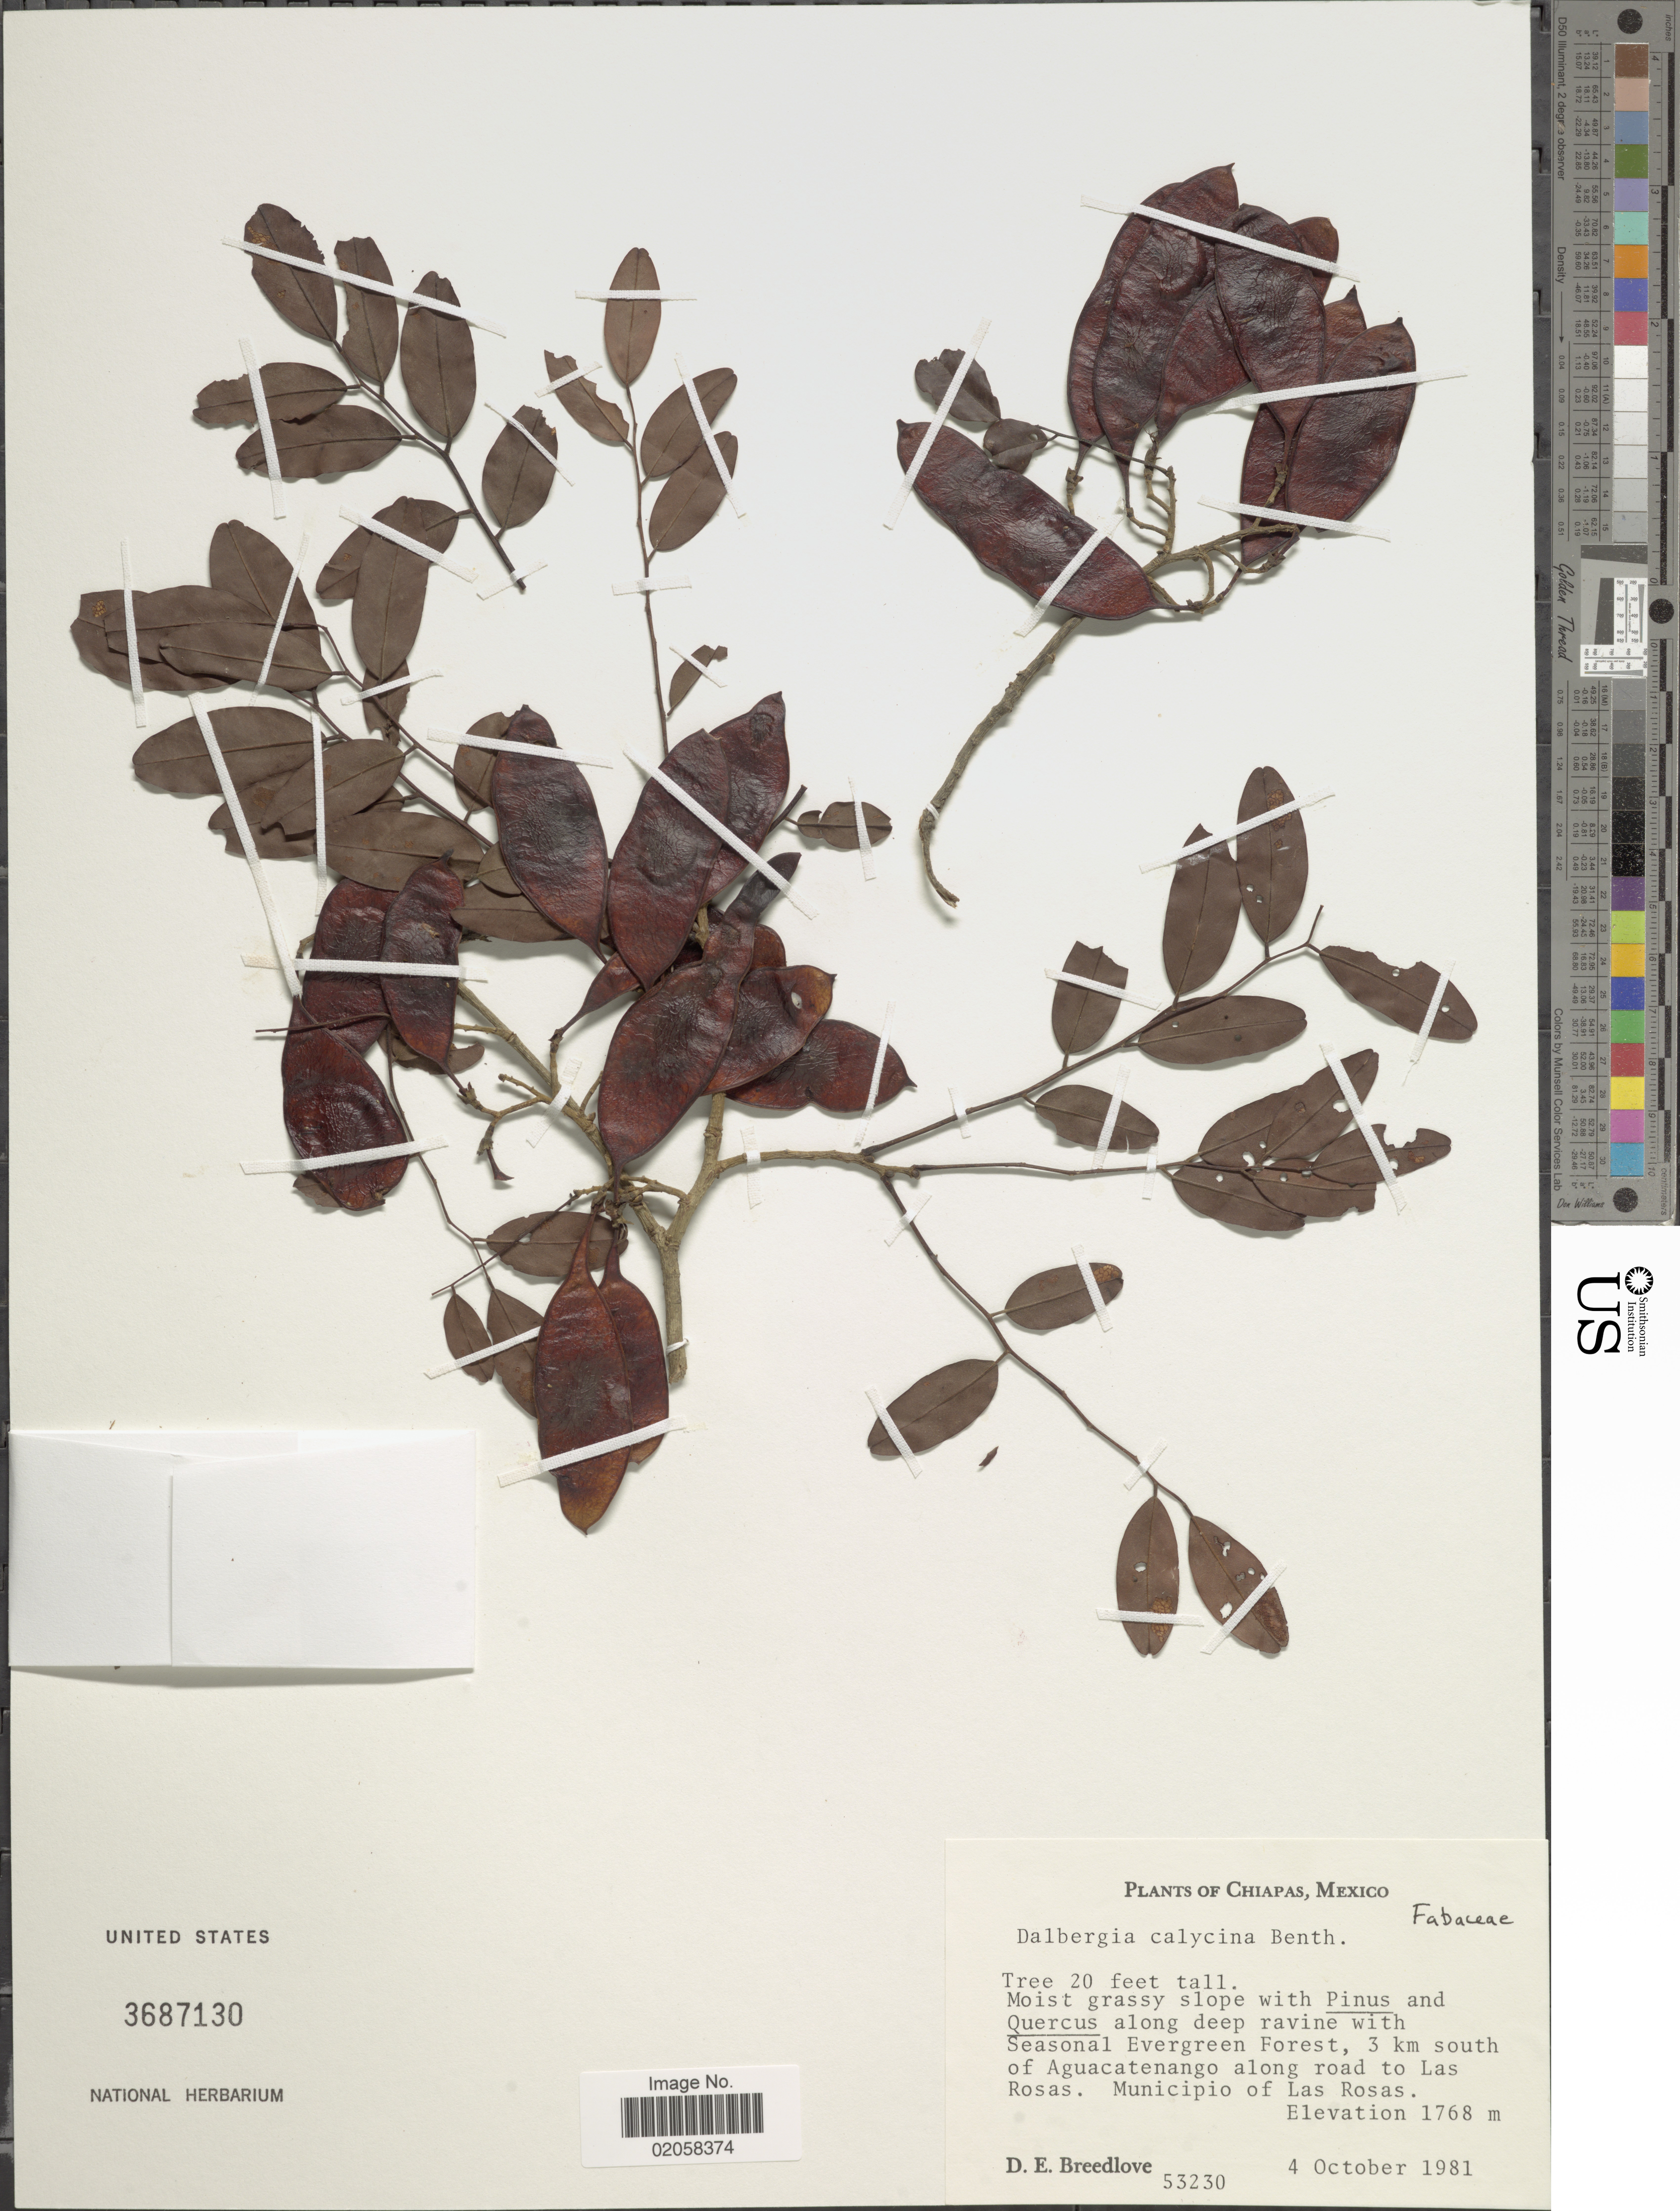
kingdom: Plantae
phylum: Tracheophyta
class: Magnoliopsida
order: Fabales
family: Fabaceae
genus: Dalbergia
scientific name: Dalbergia calycina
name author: Benth.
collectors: D. E. Breedlove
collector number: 53230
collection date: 1981-10-04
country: Mexico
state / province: Chiapas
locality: Along deep ravine with Seasonal Evergreen Forest, 3 km south of Aguacatenango along road to Las Rosas. Municipio of Las Rosas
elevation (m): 1768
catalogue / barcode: US 3687130